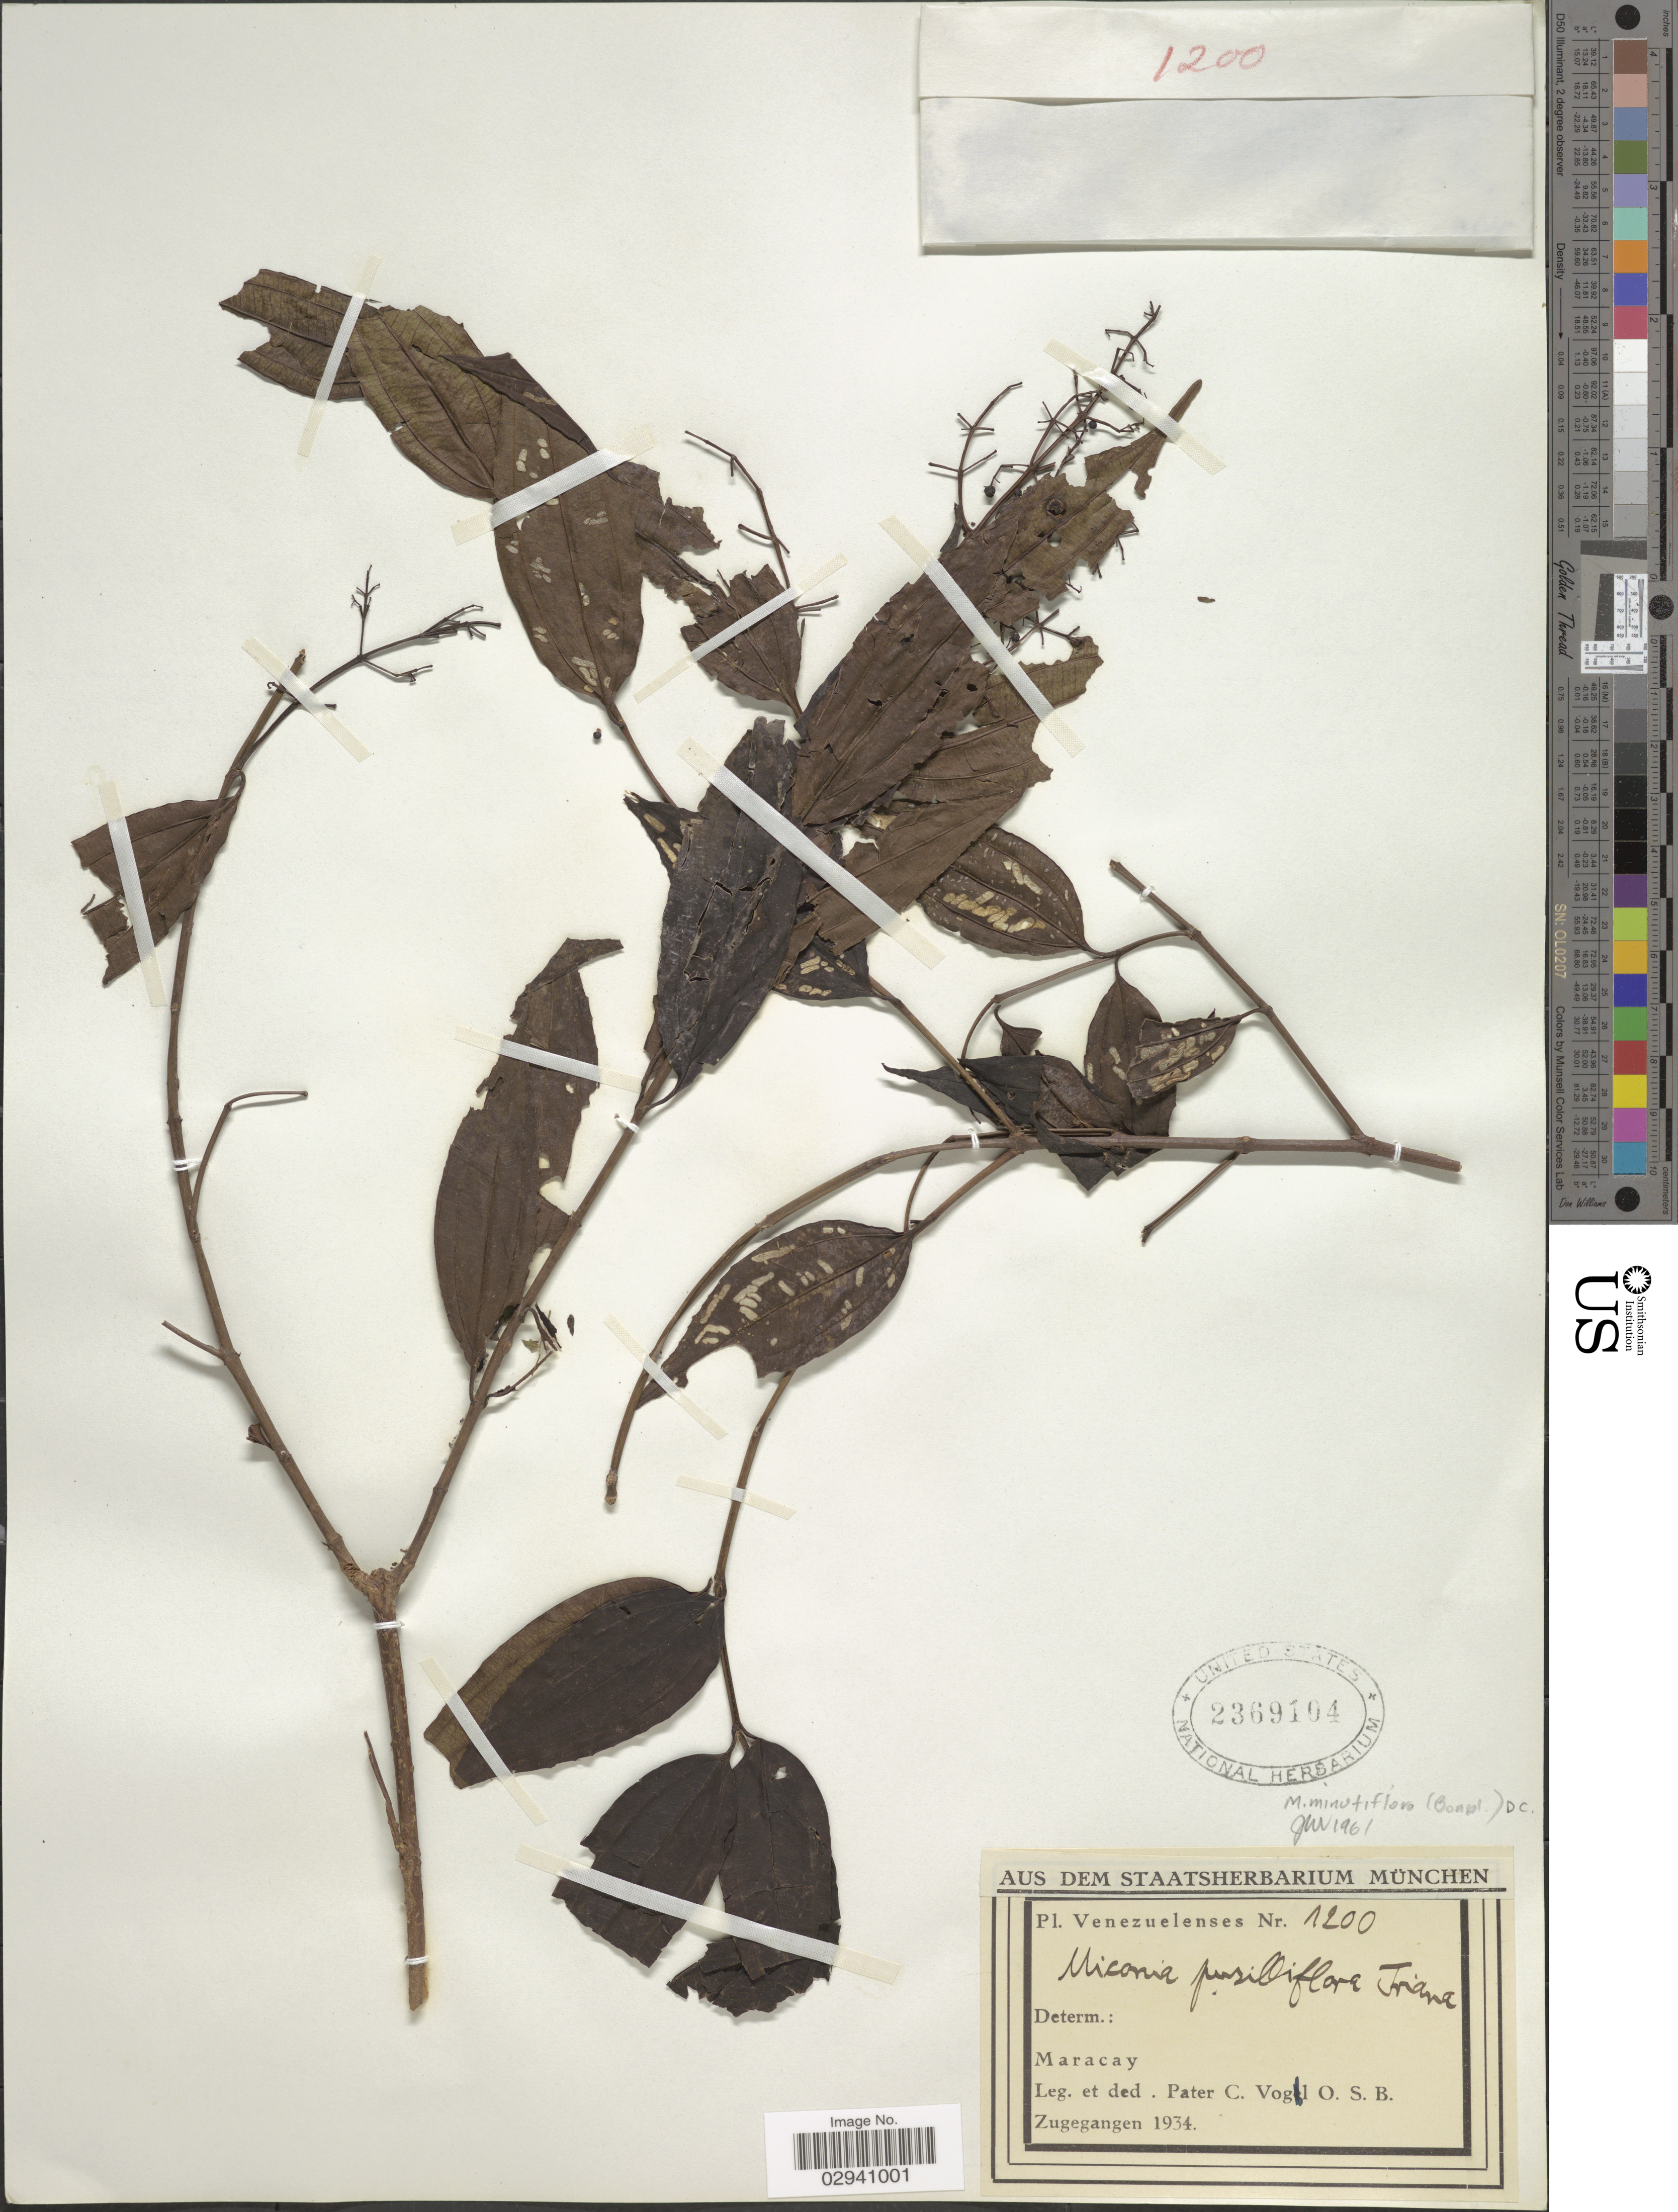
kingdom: Plantae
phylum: Tracheophyta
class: Magnoliopsida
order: Myrtales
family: Melastomataceae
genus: Miconia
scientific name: Miconia minutiflora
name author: (Bonpl.) DC.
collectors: P. Vogl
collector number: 1200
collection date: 1934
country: Venezuela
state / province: Aragua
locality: Maracay.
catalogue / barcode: US 2369104